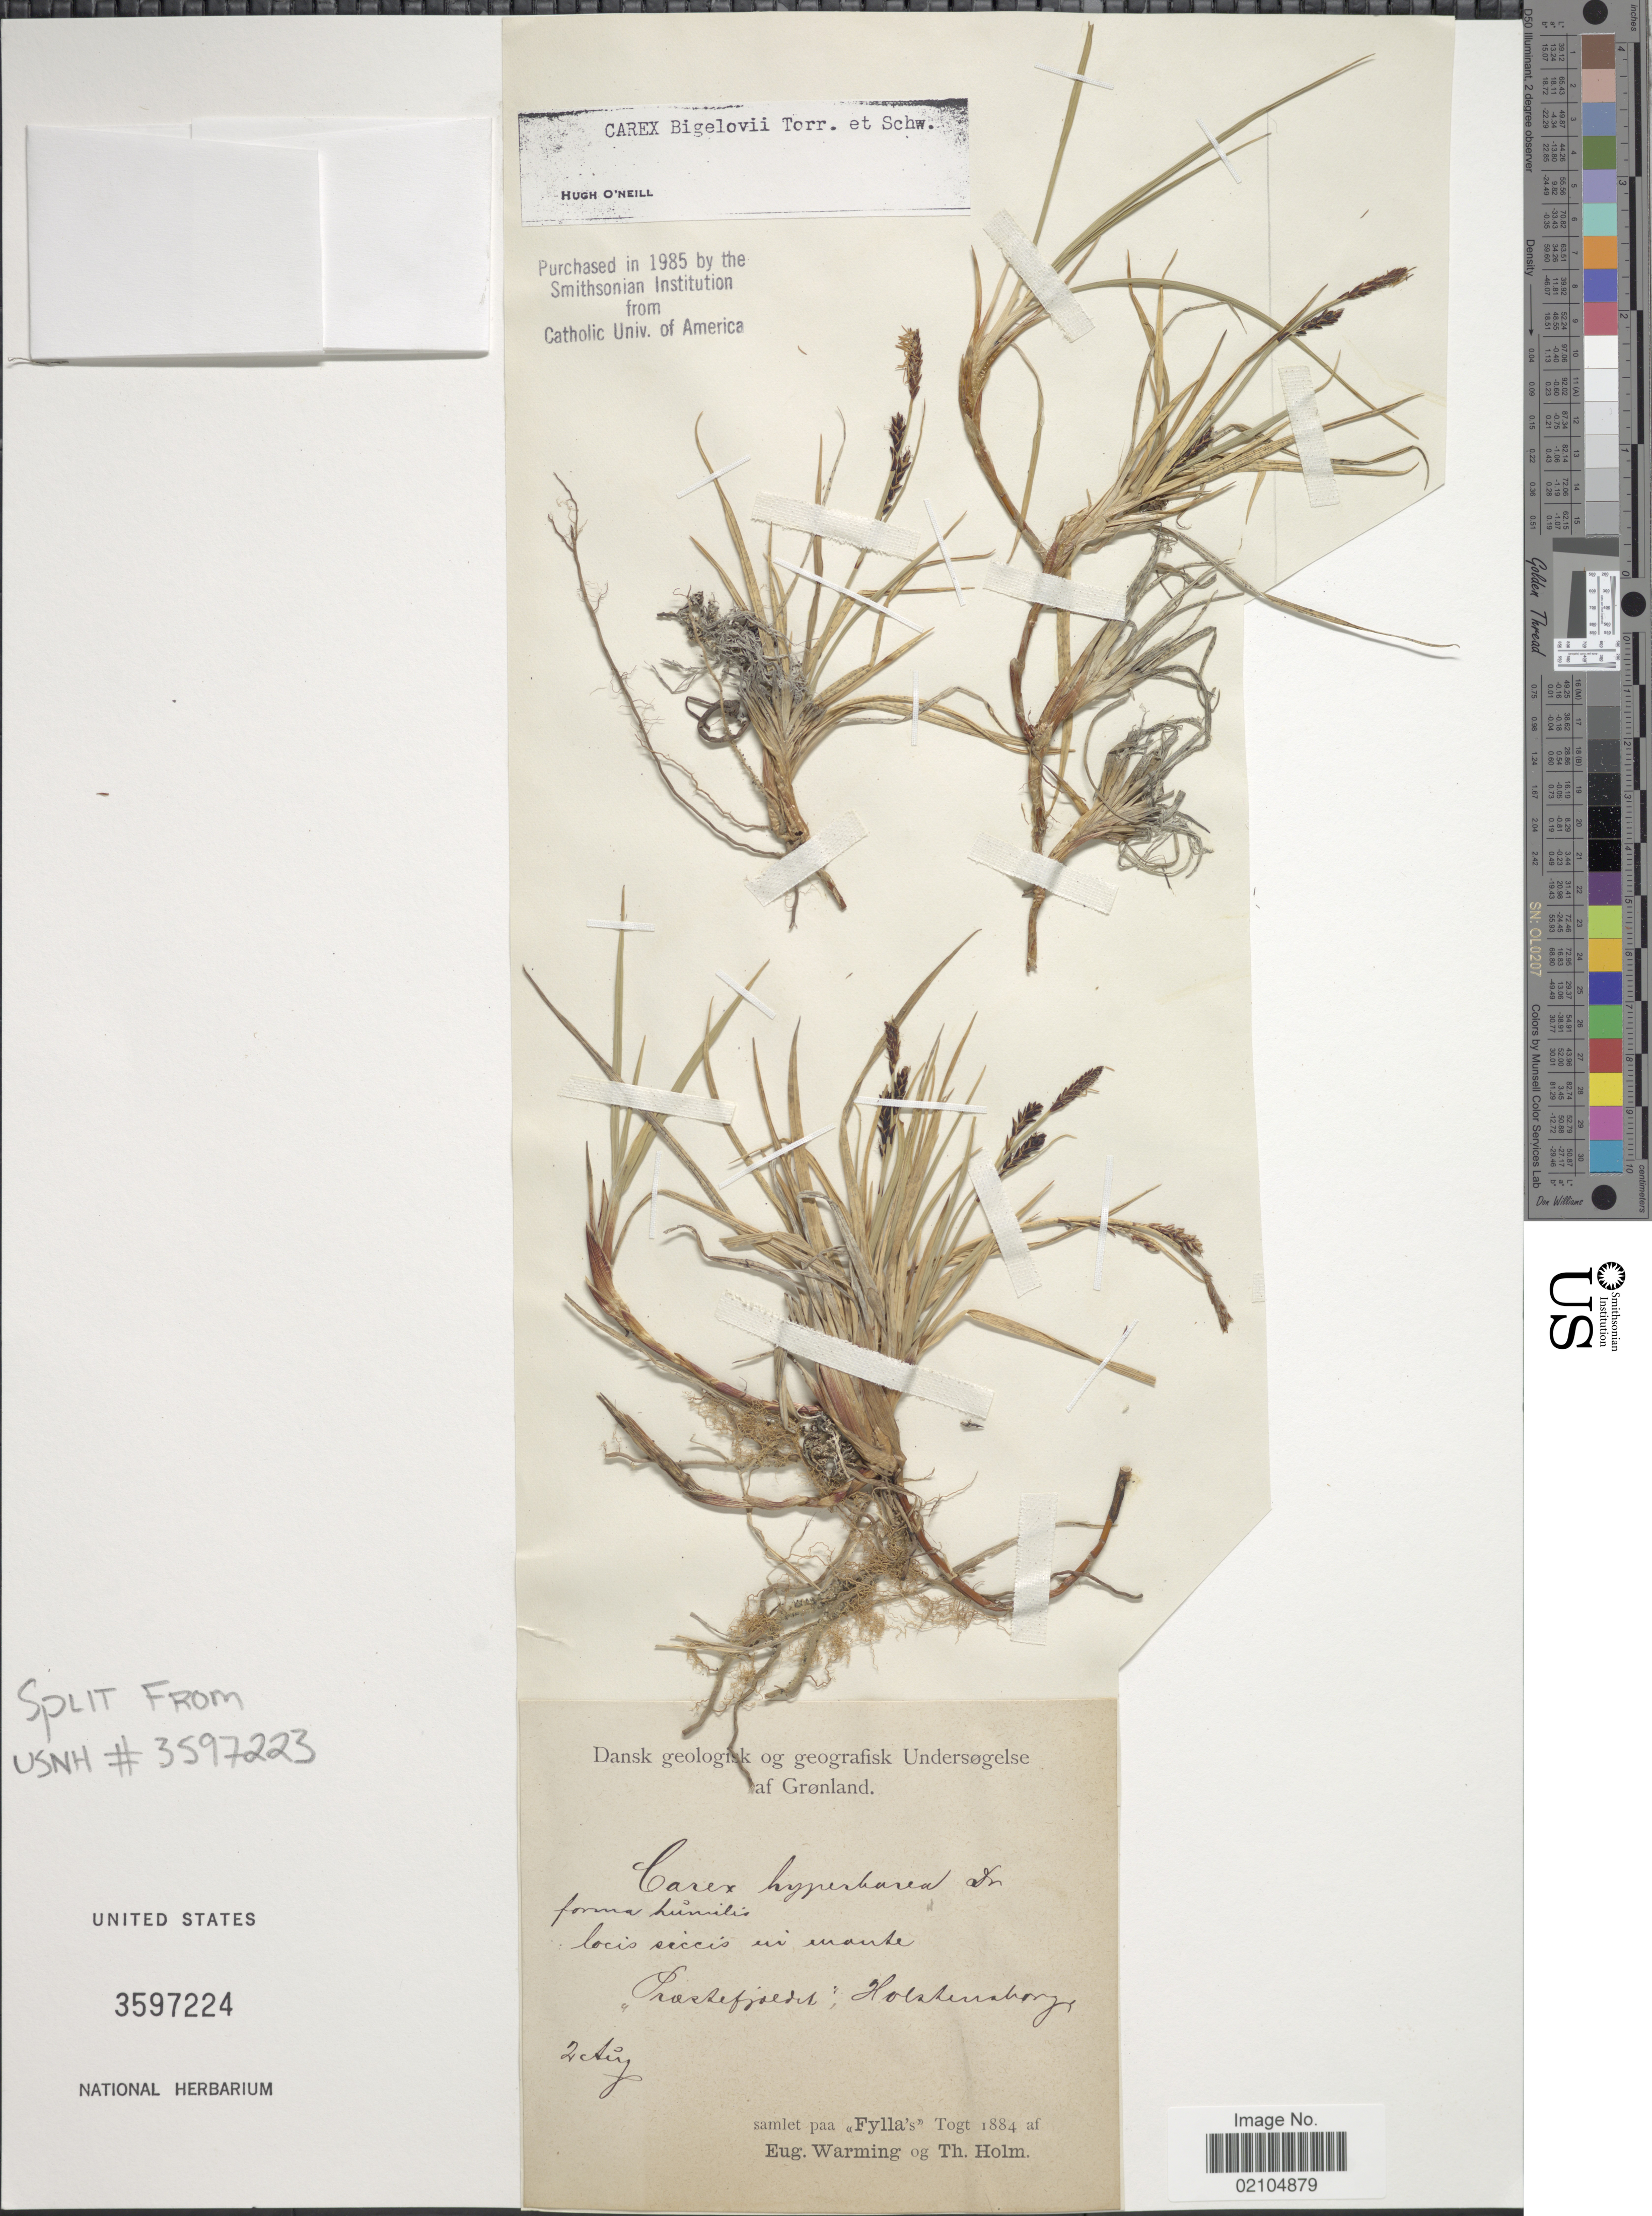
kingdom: Plantae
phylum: Tracheophyta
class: Liliopsida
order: Poales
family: Cyperaceae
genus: Carex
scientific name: Carex bigelowii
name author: Torr. ex Schwein.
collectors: E. Warming & T. Holm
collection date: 1884-08-02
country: Greenland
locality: Grønland, monte "Prastefjord", Holsteinsborg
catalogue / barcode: US 3597224